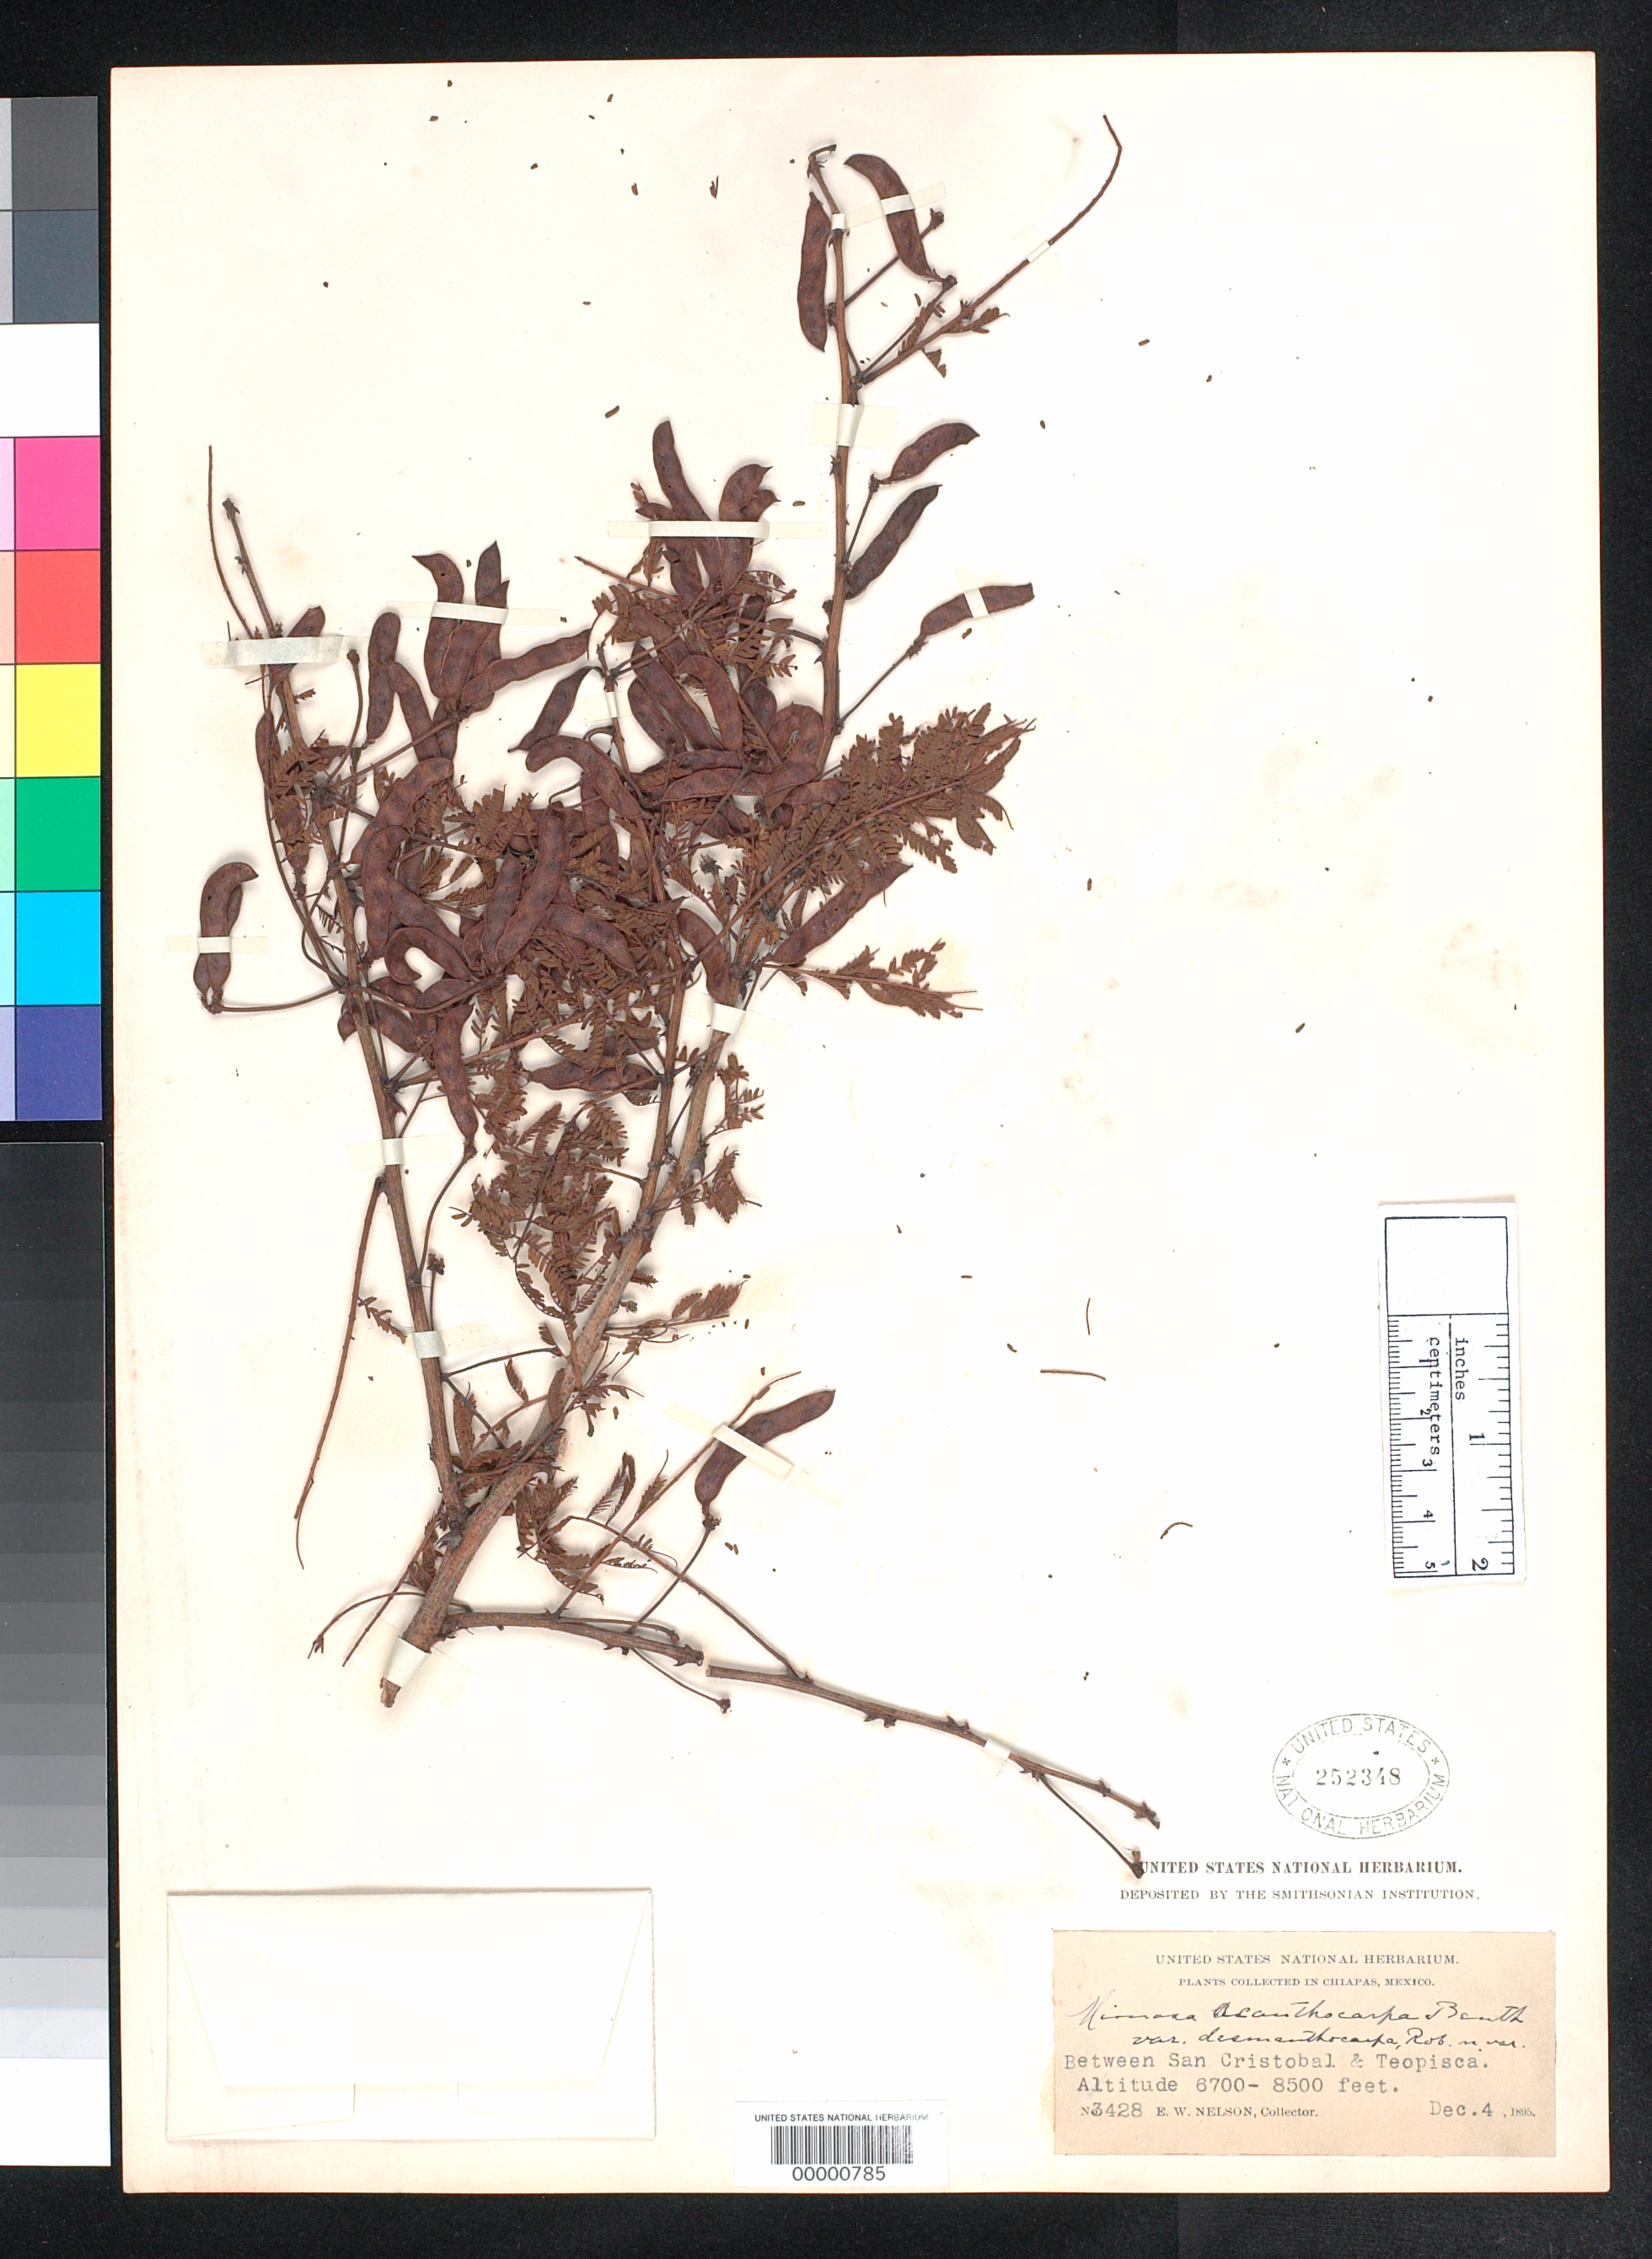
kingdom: Plantae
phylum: Tracheophyta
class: Magnoliopsida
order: Fabales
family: Fabaceae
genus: Mimosa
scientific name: Mimosa acanthocarpa var. desmanthocarpa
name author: B.L. Rob.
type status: Holotype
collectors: E. W. Nelson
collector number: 3428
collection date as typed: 04 Dec 1895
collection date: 1895-12-04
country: Mexico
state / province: Chiapas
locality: Between San Cristobal and Teopisca.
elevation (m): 2060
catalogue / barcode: US 252348